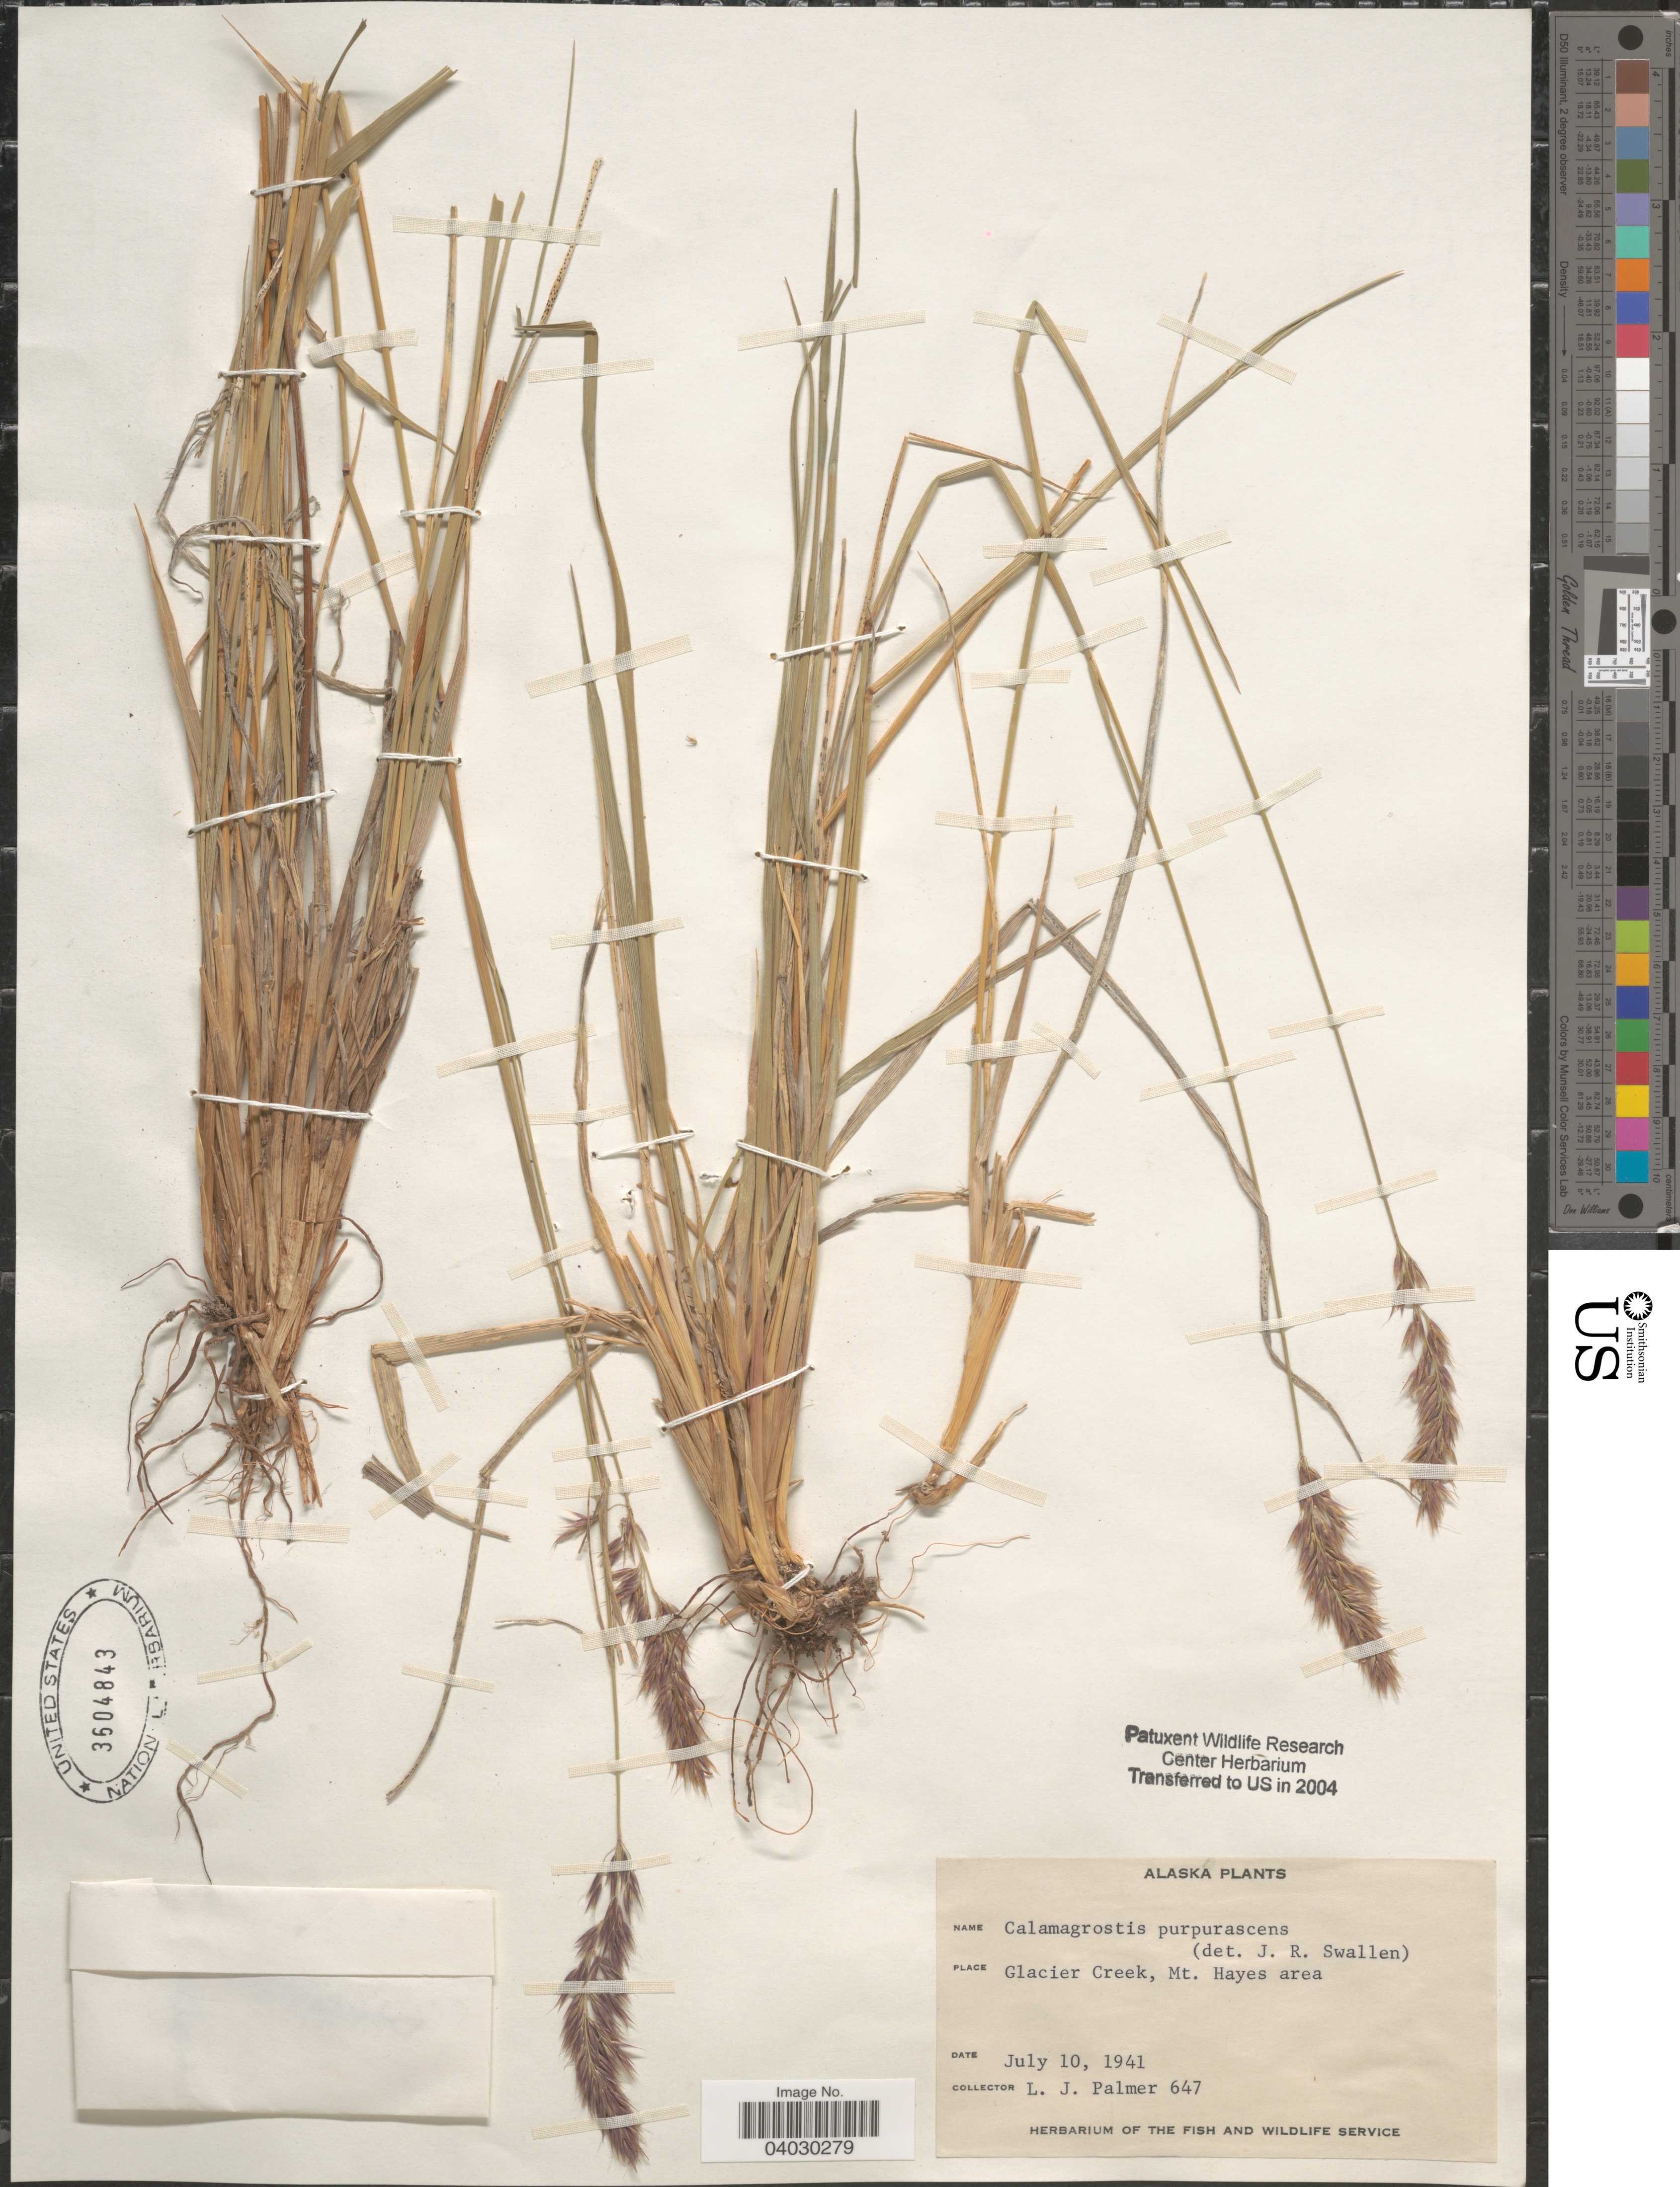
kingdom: Plantae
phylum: Tracheophyta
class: Liliopsida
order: Poales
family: Poaceae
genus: Calamagrostis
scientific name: Calamagrostis purpurascens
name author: R. Br.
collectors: L. J. Palmer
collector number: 647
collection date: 1941-07-10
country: United States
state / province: Alaska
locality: Glacier Creek, Mt. Hayes area.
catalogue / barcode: US 3604843